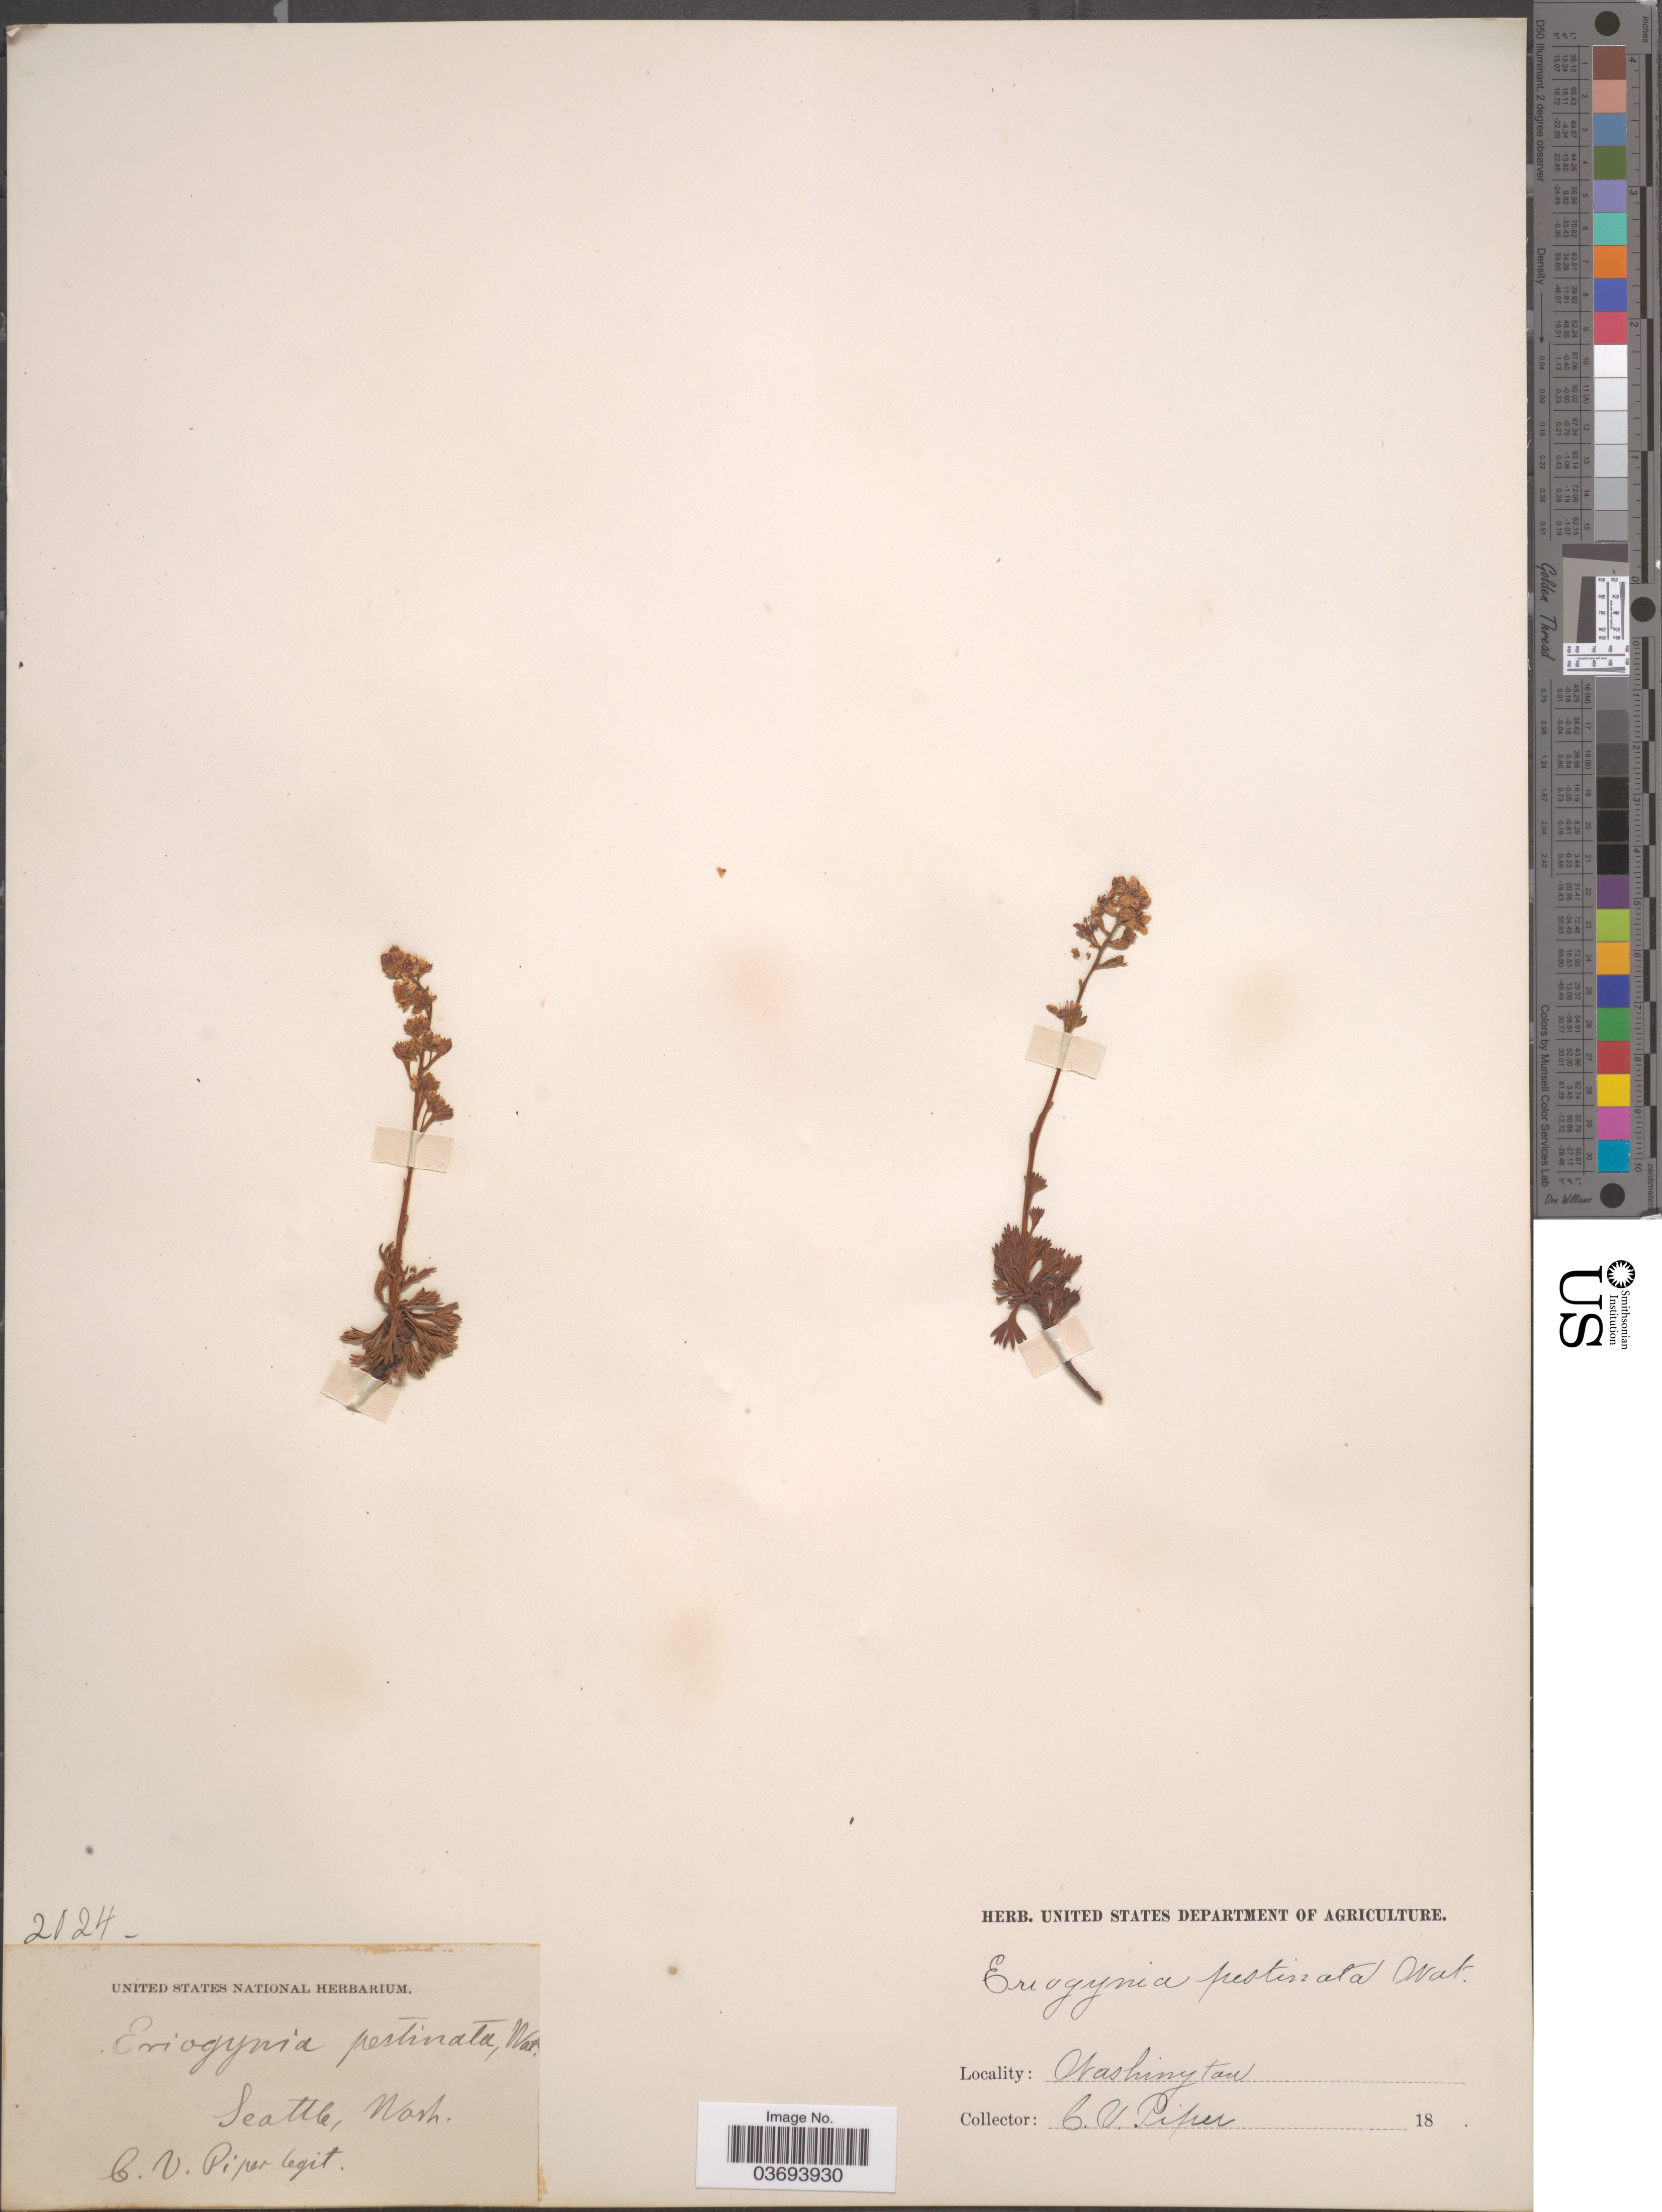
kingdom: Plantae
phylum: Tracheophyta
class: Magnoliopsida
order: Rosales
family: Rosaceae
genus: Luetkea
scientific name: Luetkea pectinata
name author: (Pursh) Kuntze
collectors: C. V. Piper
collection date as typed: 18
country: United States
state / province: Washington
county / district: King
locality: Seattle.